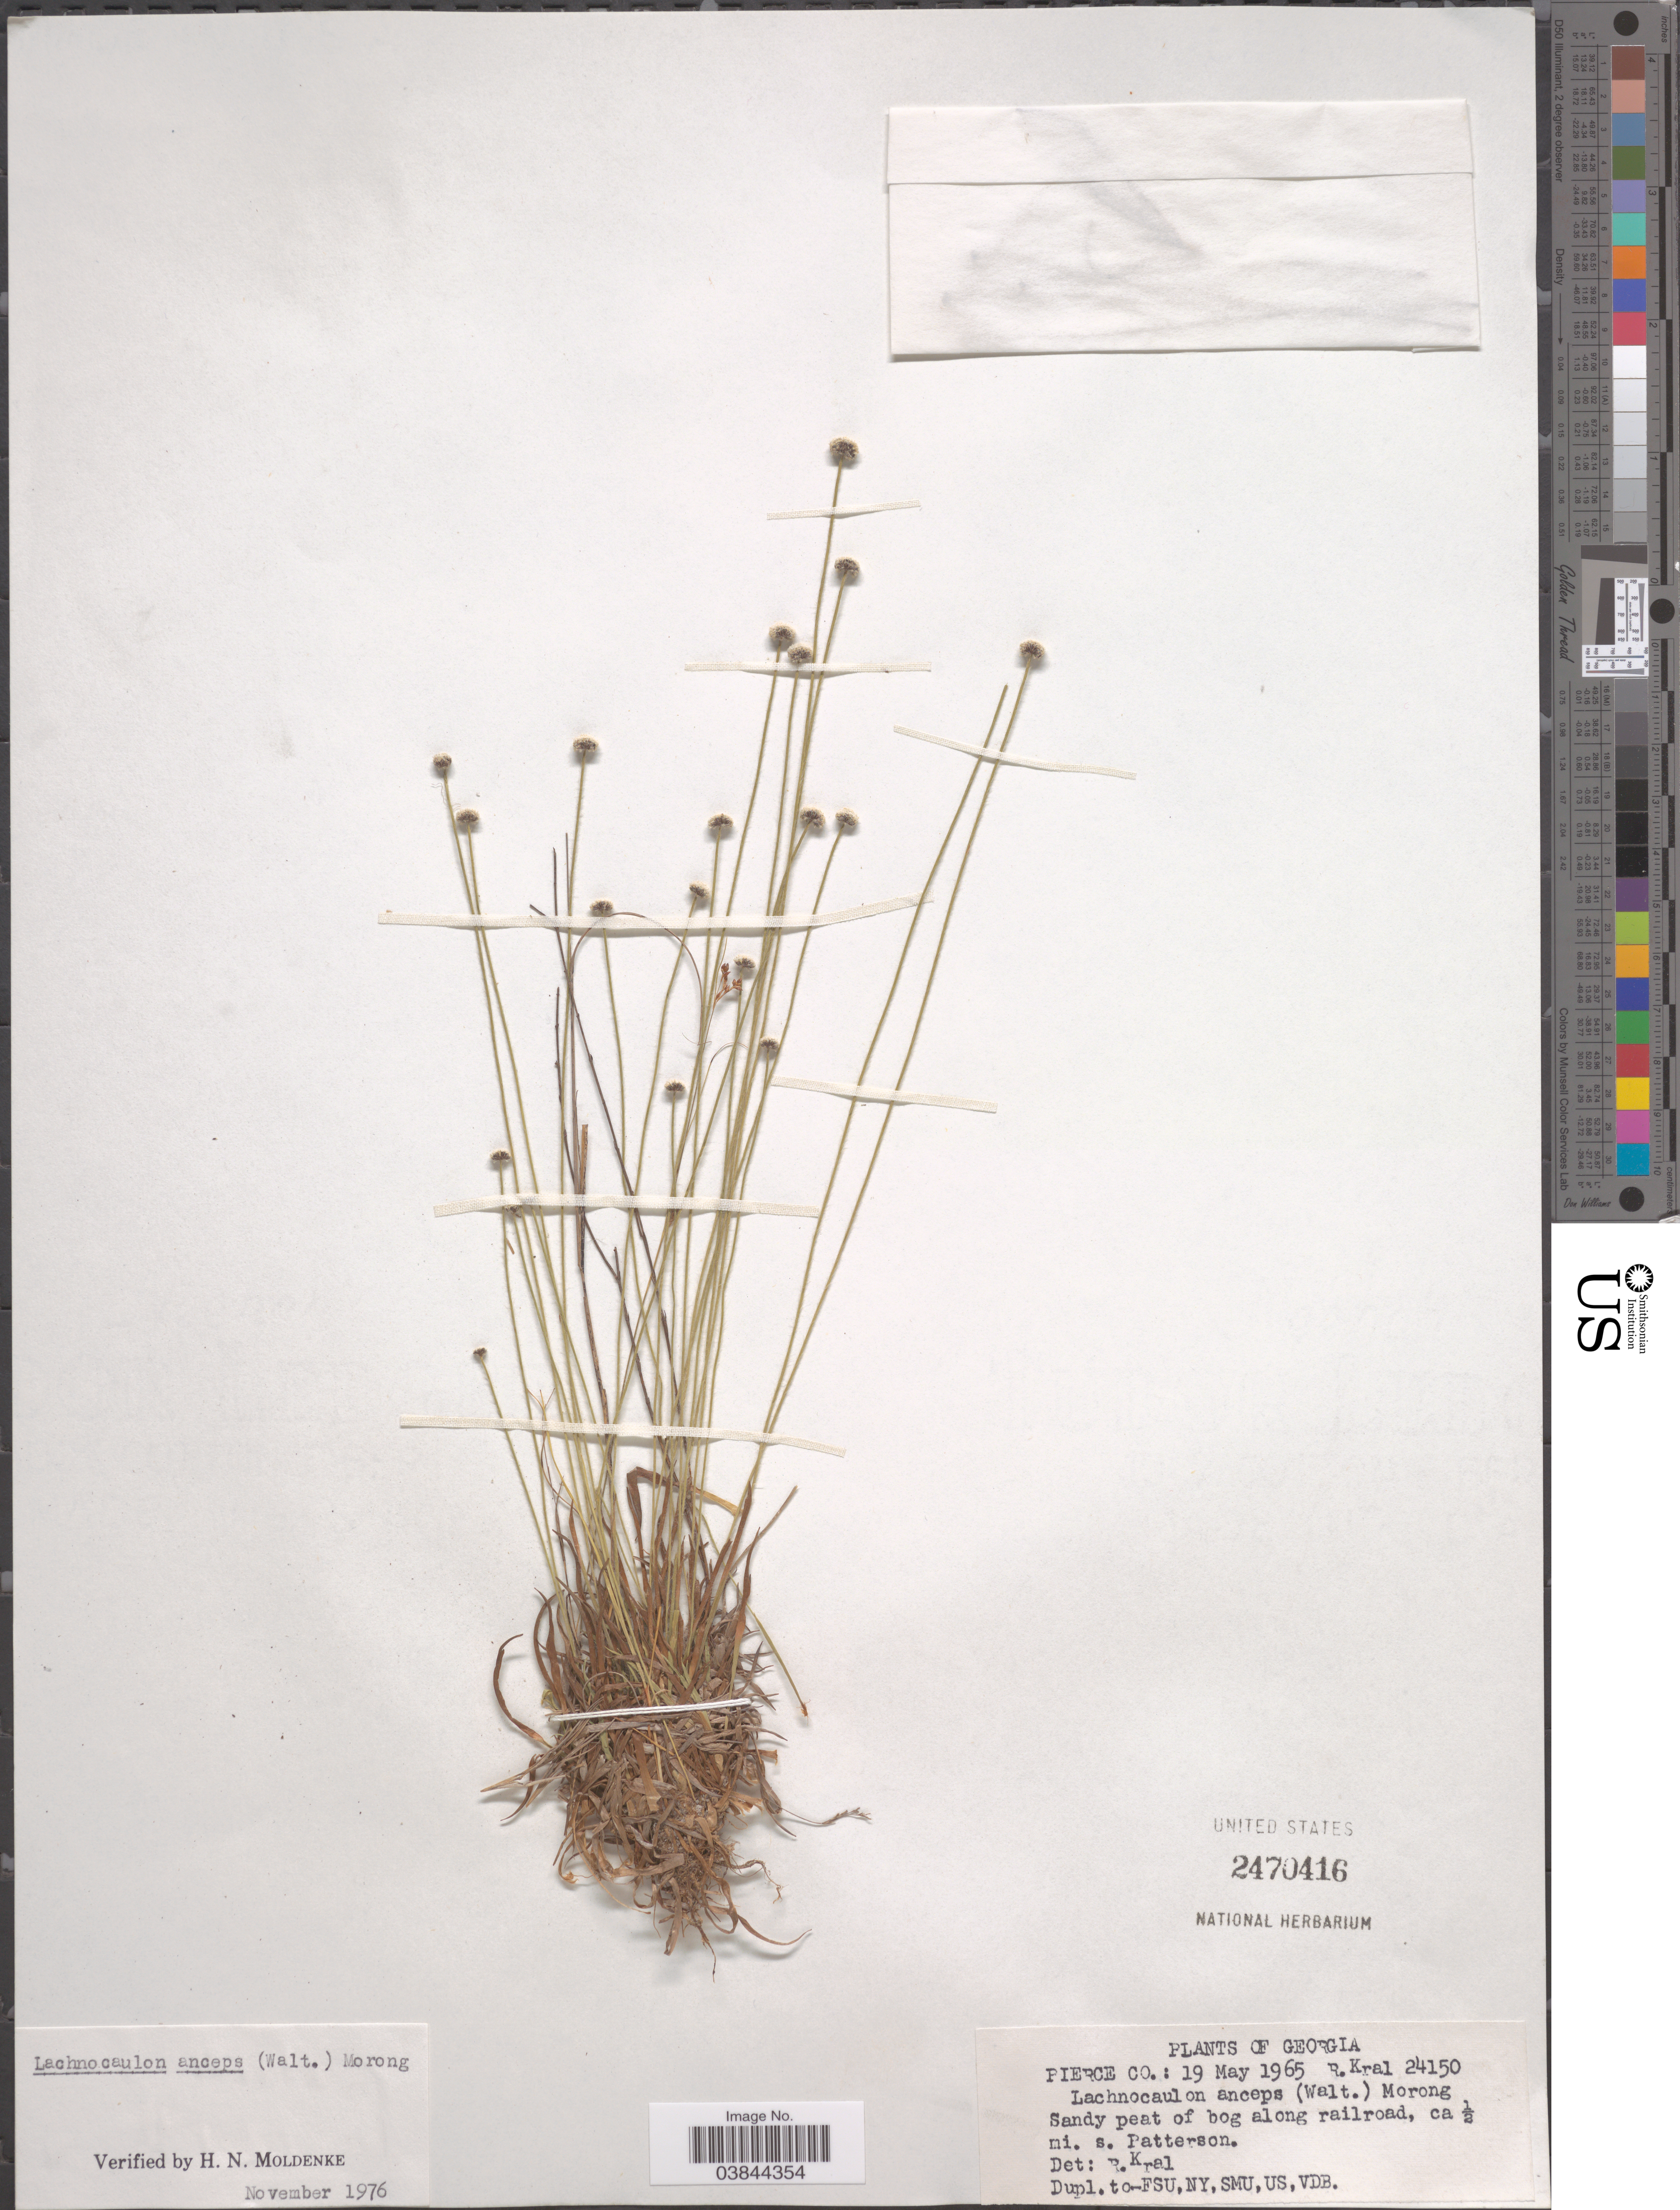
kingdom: Plantae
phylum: Tracheophyta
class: Liliopsida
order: Poales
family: Eriocaulaceae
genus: Lachnocaulon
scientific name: Lachnocaulon michauxii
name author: Kunth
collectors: R. Kral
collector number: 24150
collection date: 1965-05-19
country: United States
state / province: Georgia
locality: Pierce Co. Sandy peat of bog along railroad, ca ½ mi. s. Patterson.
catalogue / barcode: US 2470416